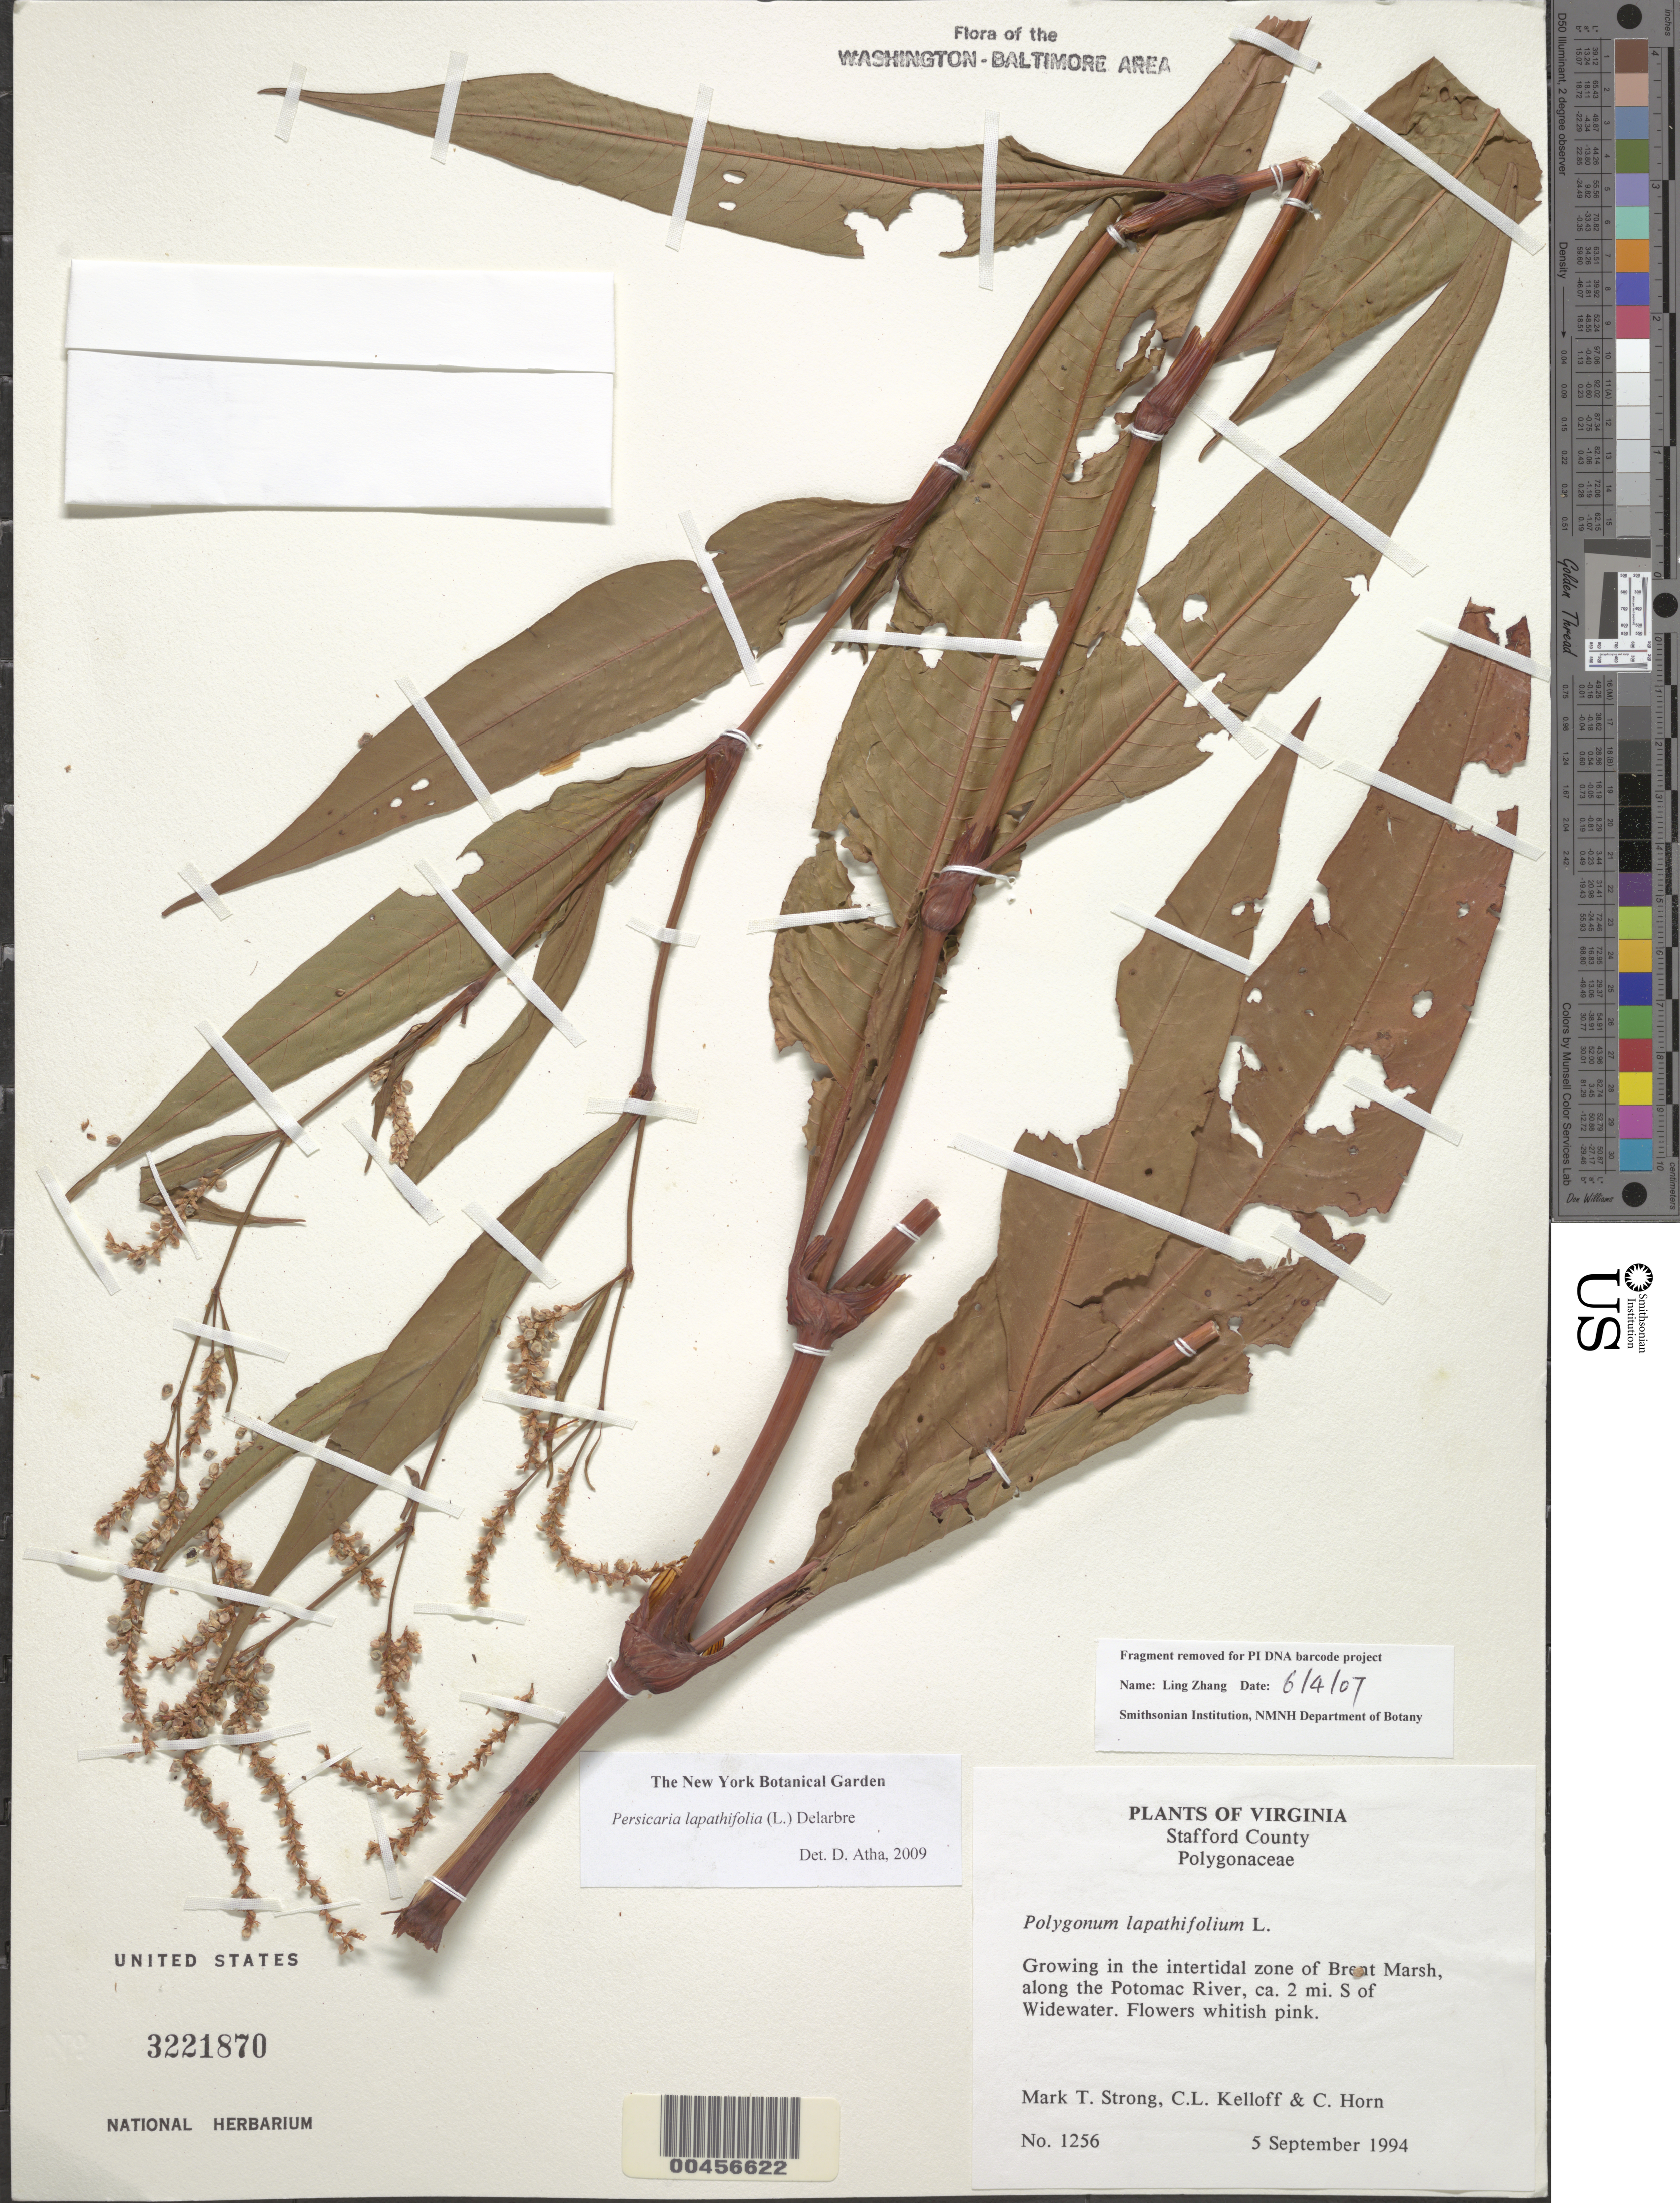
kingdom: Plantae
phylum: Tracheophyta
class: Magnoliopsida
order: Caryophyllales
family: Polygonaceae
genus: Persicaria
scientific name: Persicaria lapathifolia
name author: (L.) Delarbre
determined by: Atha, D. E.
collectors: M. T. Strong, C. L. Kelloff & C. Horn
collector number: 1256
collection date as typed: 05 Sep 1994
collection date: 1994-09-05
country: United States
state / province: Virginia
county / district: Stafford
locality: Brent Marsh along the Potomac River, S of Widewater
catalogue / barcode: US 3221870